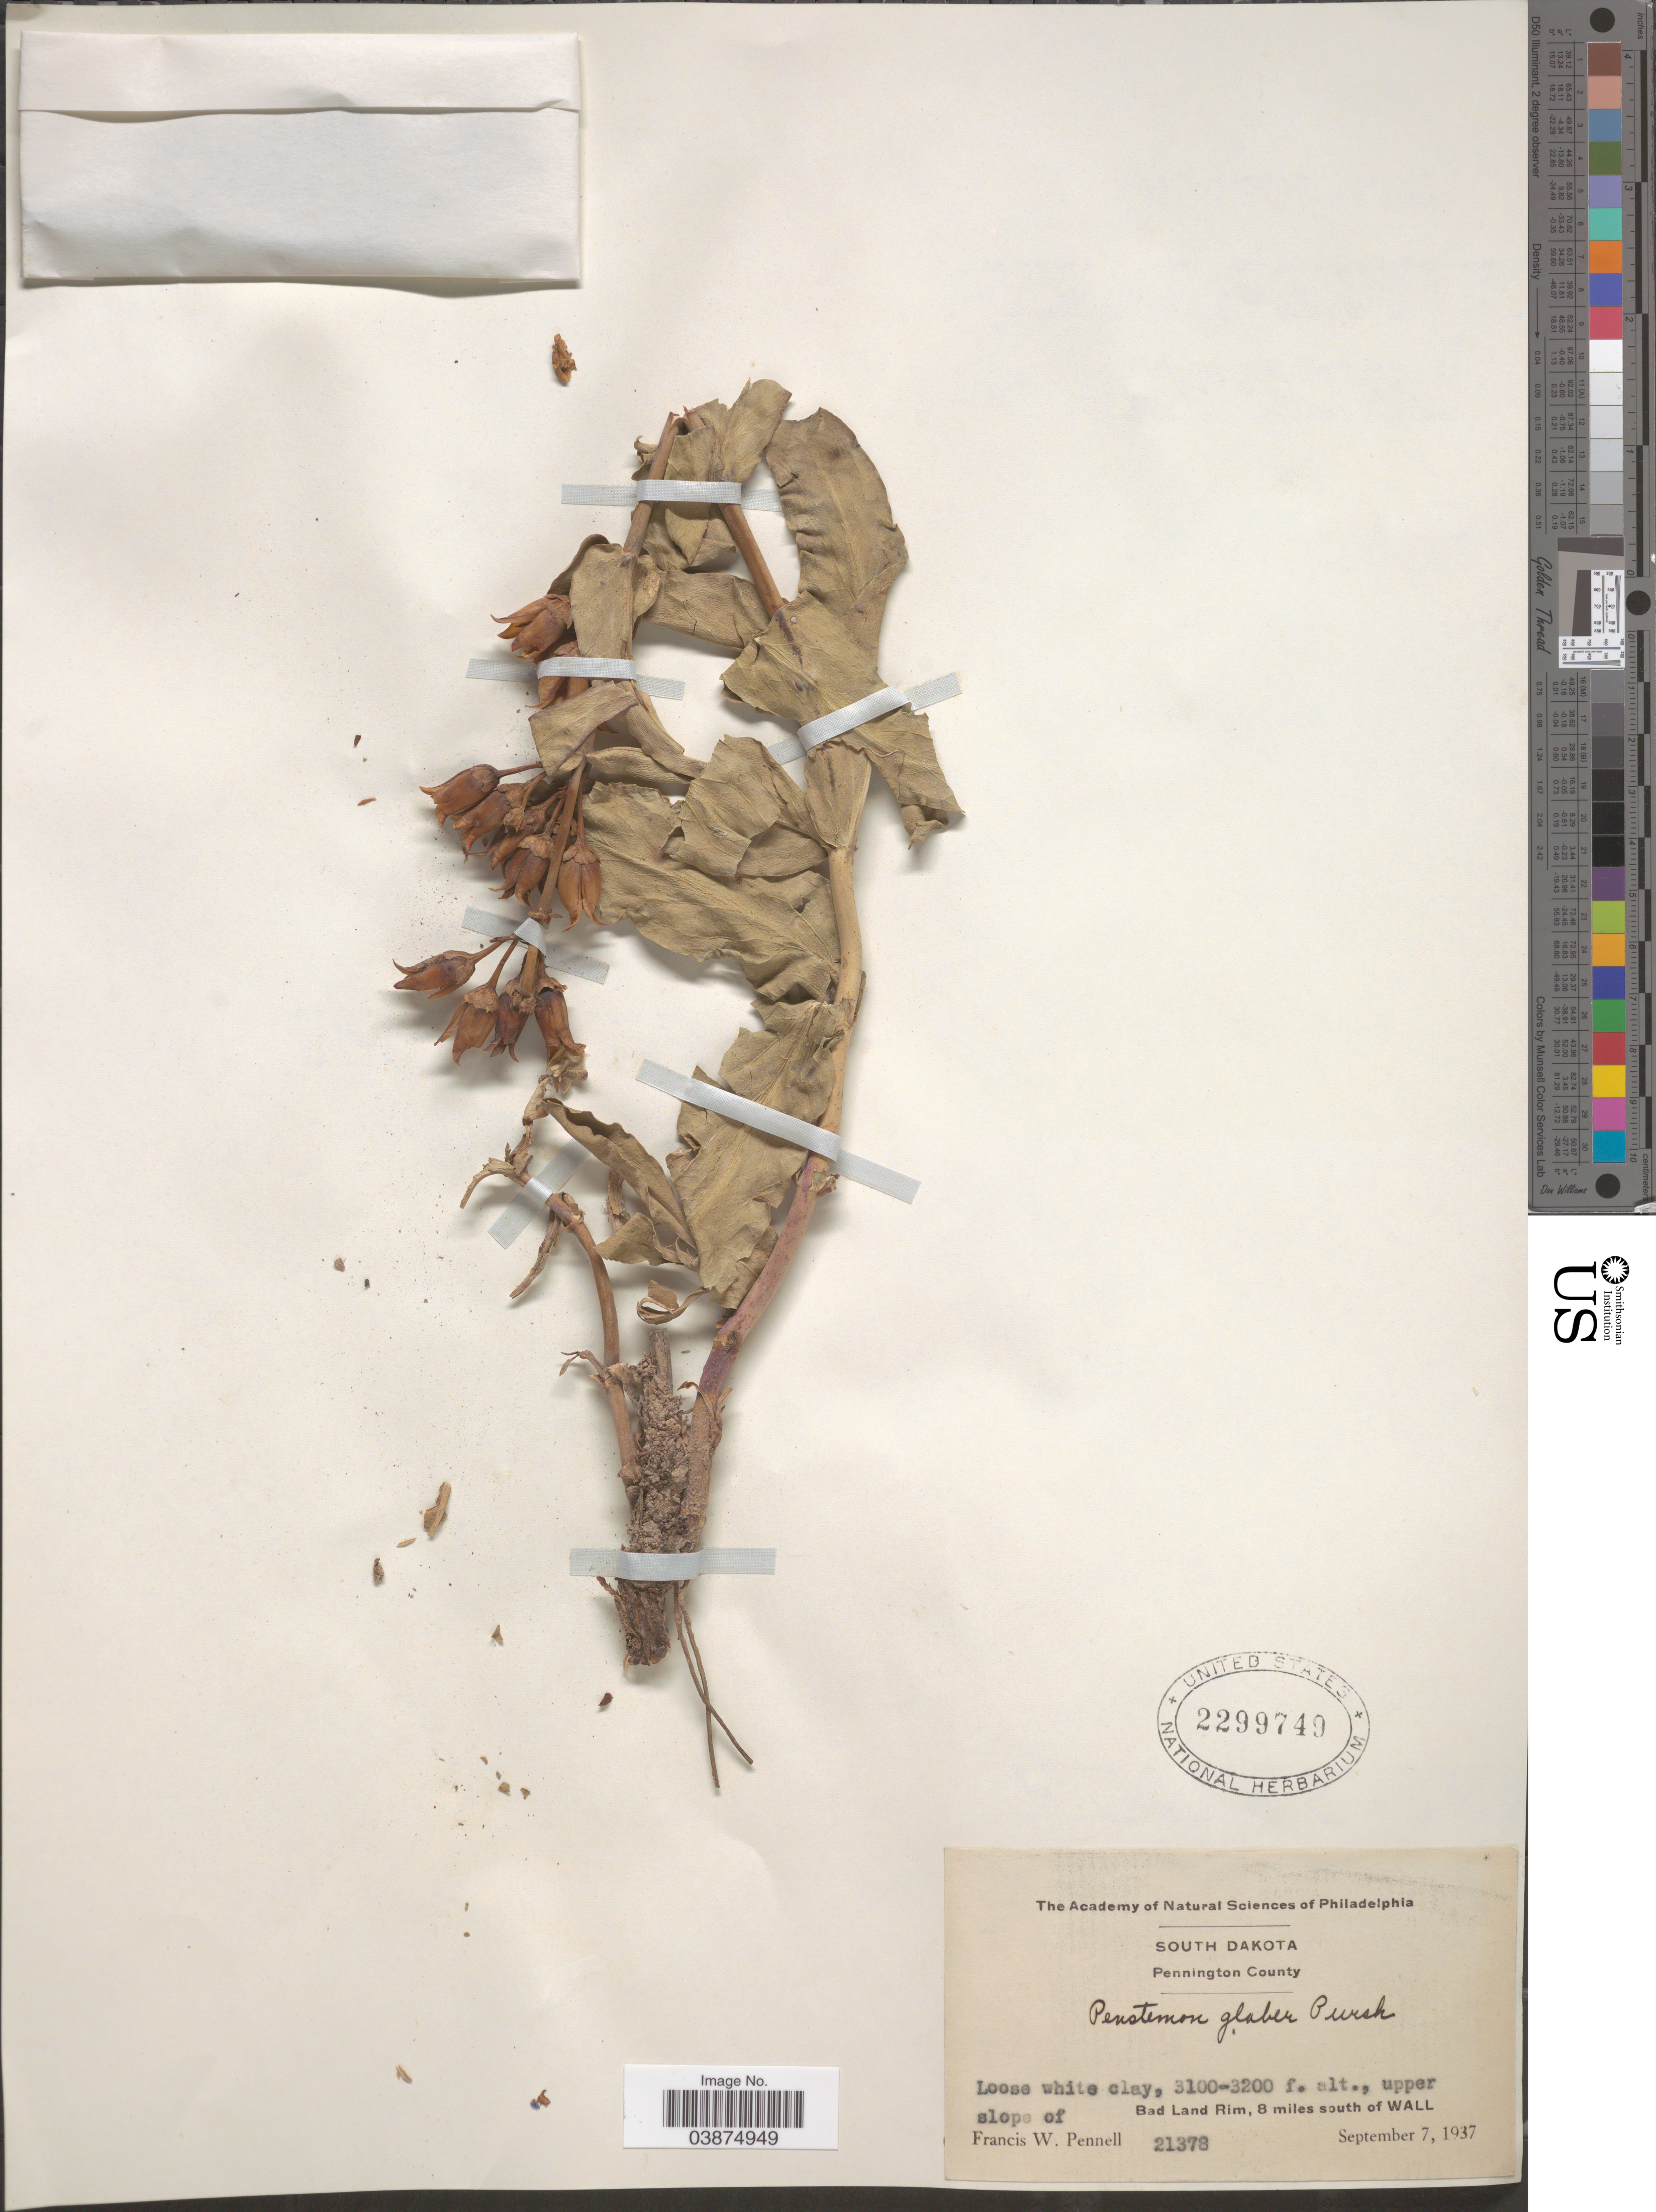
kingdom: Plantae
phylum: Tracheophyta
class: Magnoliopsida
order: Lamiales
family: Plantaginaceae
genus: Penstemon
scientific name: Penstemon glaber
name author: Pursh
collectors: F. W. Pennell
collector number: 21378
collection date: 1937-09-07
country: United States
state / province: South Dakota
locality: Pennington County. Loose white clay, upper slope of Bad Land Rim, 8 miles south of Wall.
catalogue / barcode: US 2299749